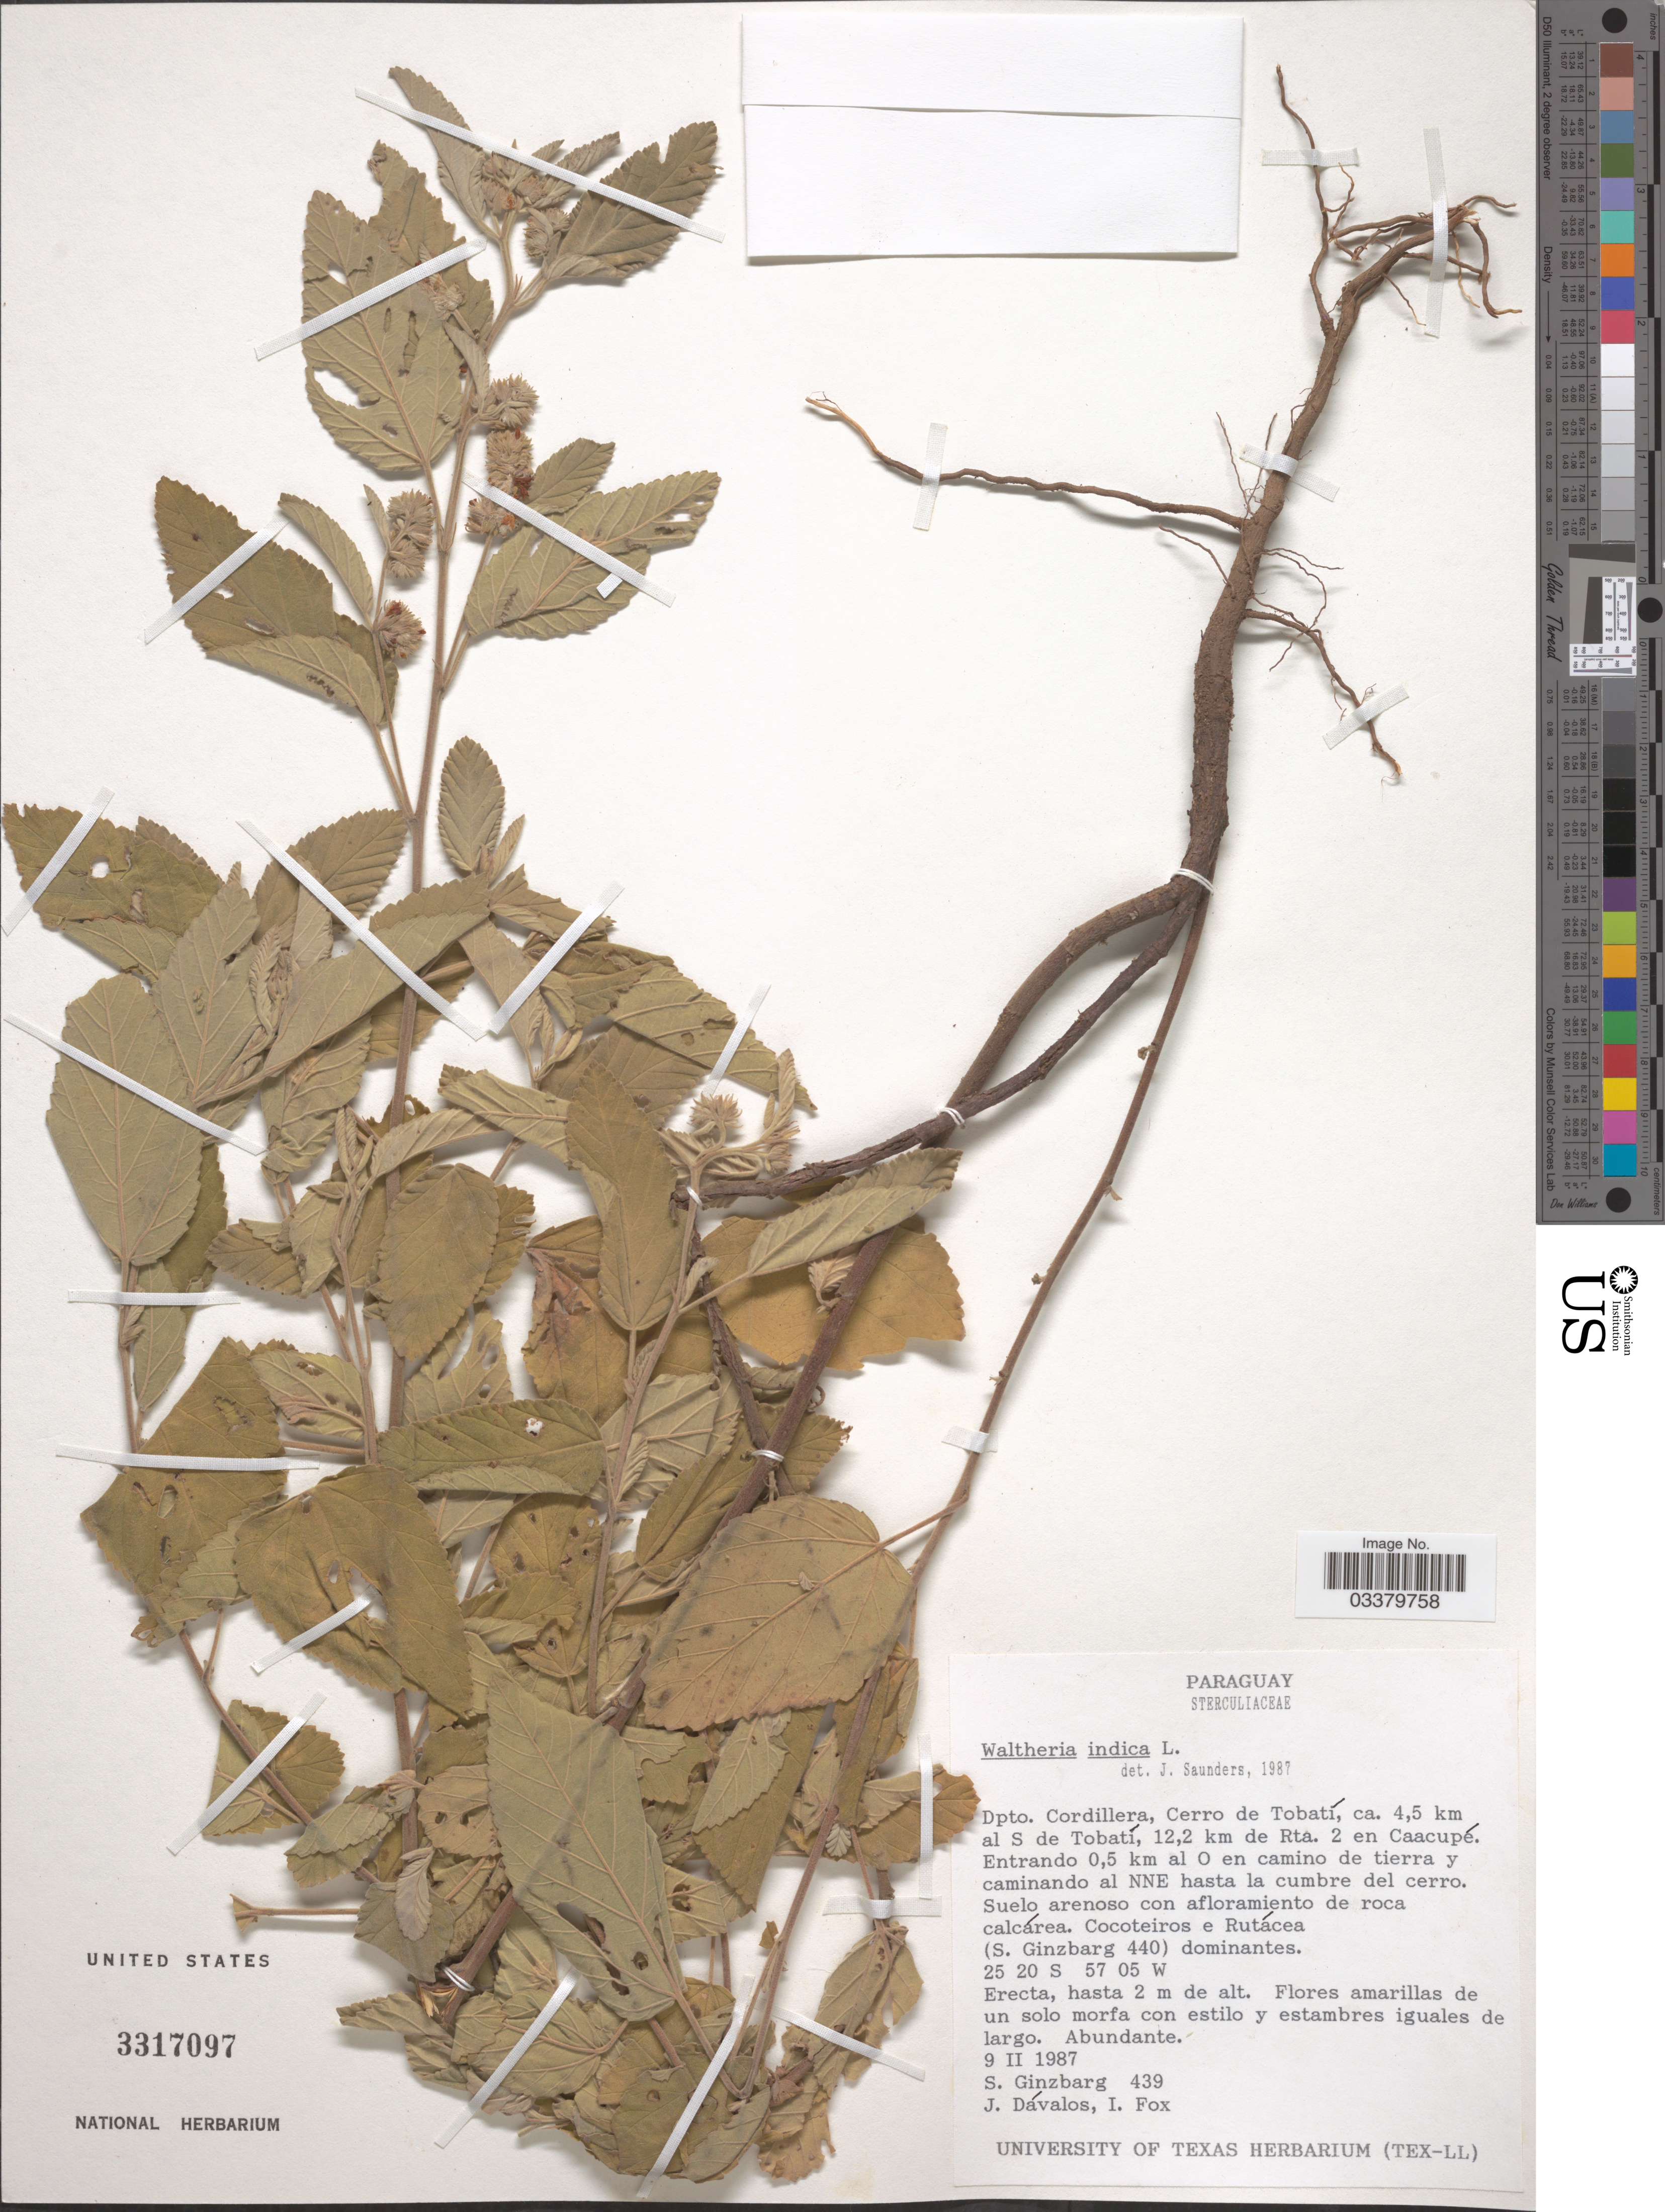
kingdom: Plantae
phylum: Tracheophyta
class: Magnoliopsida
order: Malvales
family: Malvaceae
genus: Waltheria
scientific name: Waltheria indica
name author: L.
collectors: S. Ginzbarg, J. Dávalos & I. Fox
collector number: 439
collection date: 1987-02-09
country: Paraguay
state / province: Cordillera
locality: Dpto. Cordillera, Cerro de Tobatí, ca. 4.5 km al A de Tobatí, 12.2 km de Rta. 2 en Caacupé. Entrando 0.5 km al O en camino de tierra y caminando al NNE hasta la cumbre del cerro.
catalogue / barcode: US 3317097